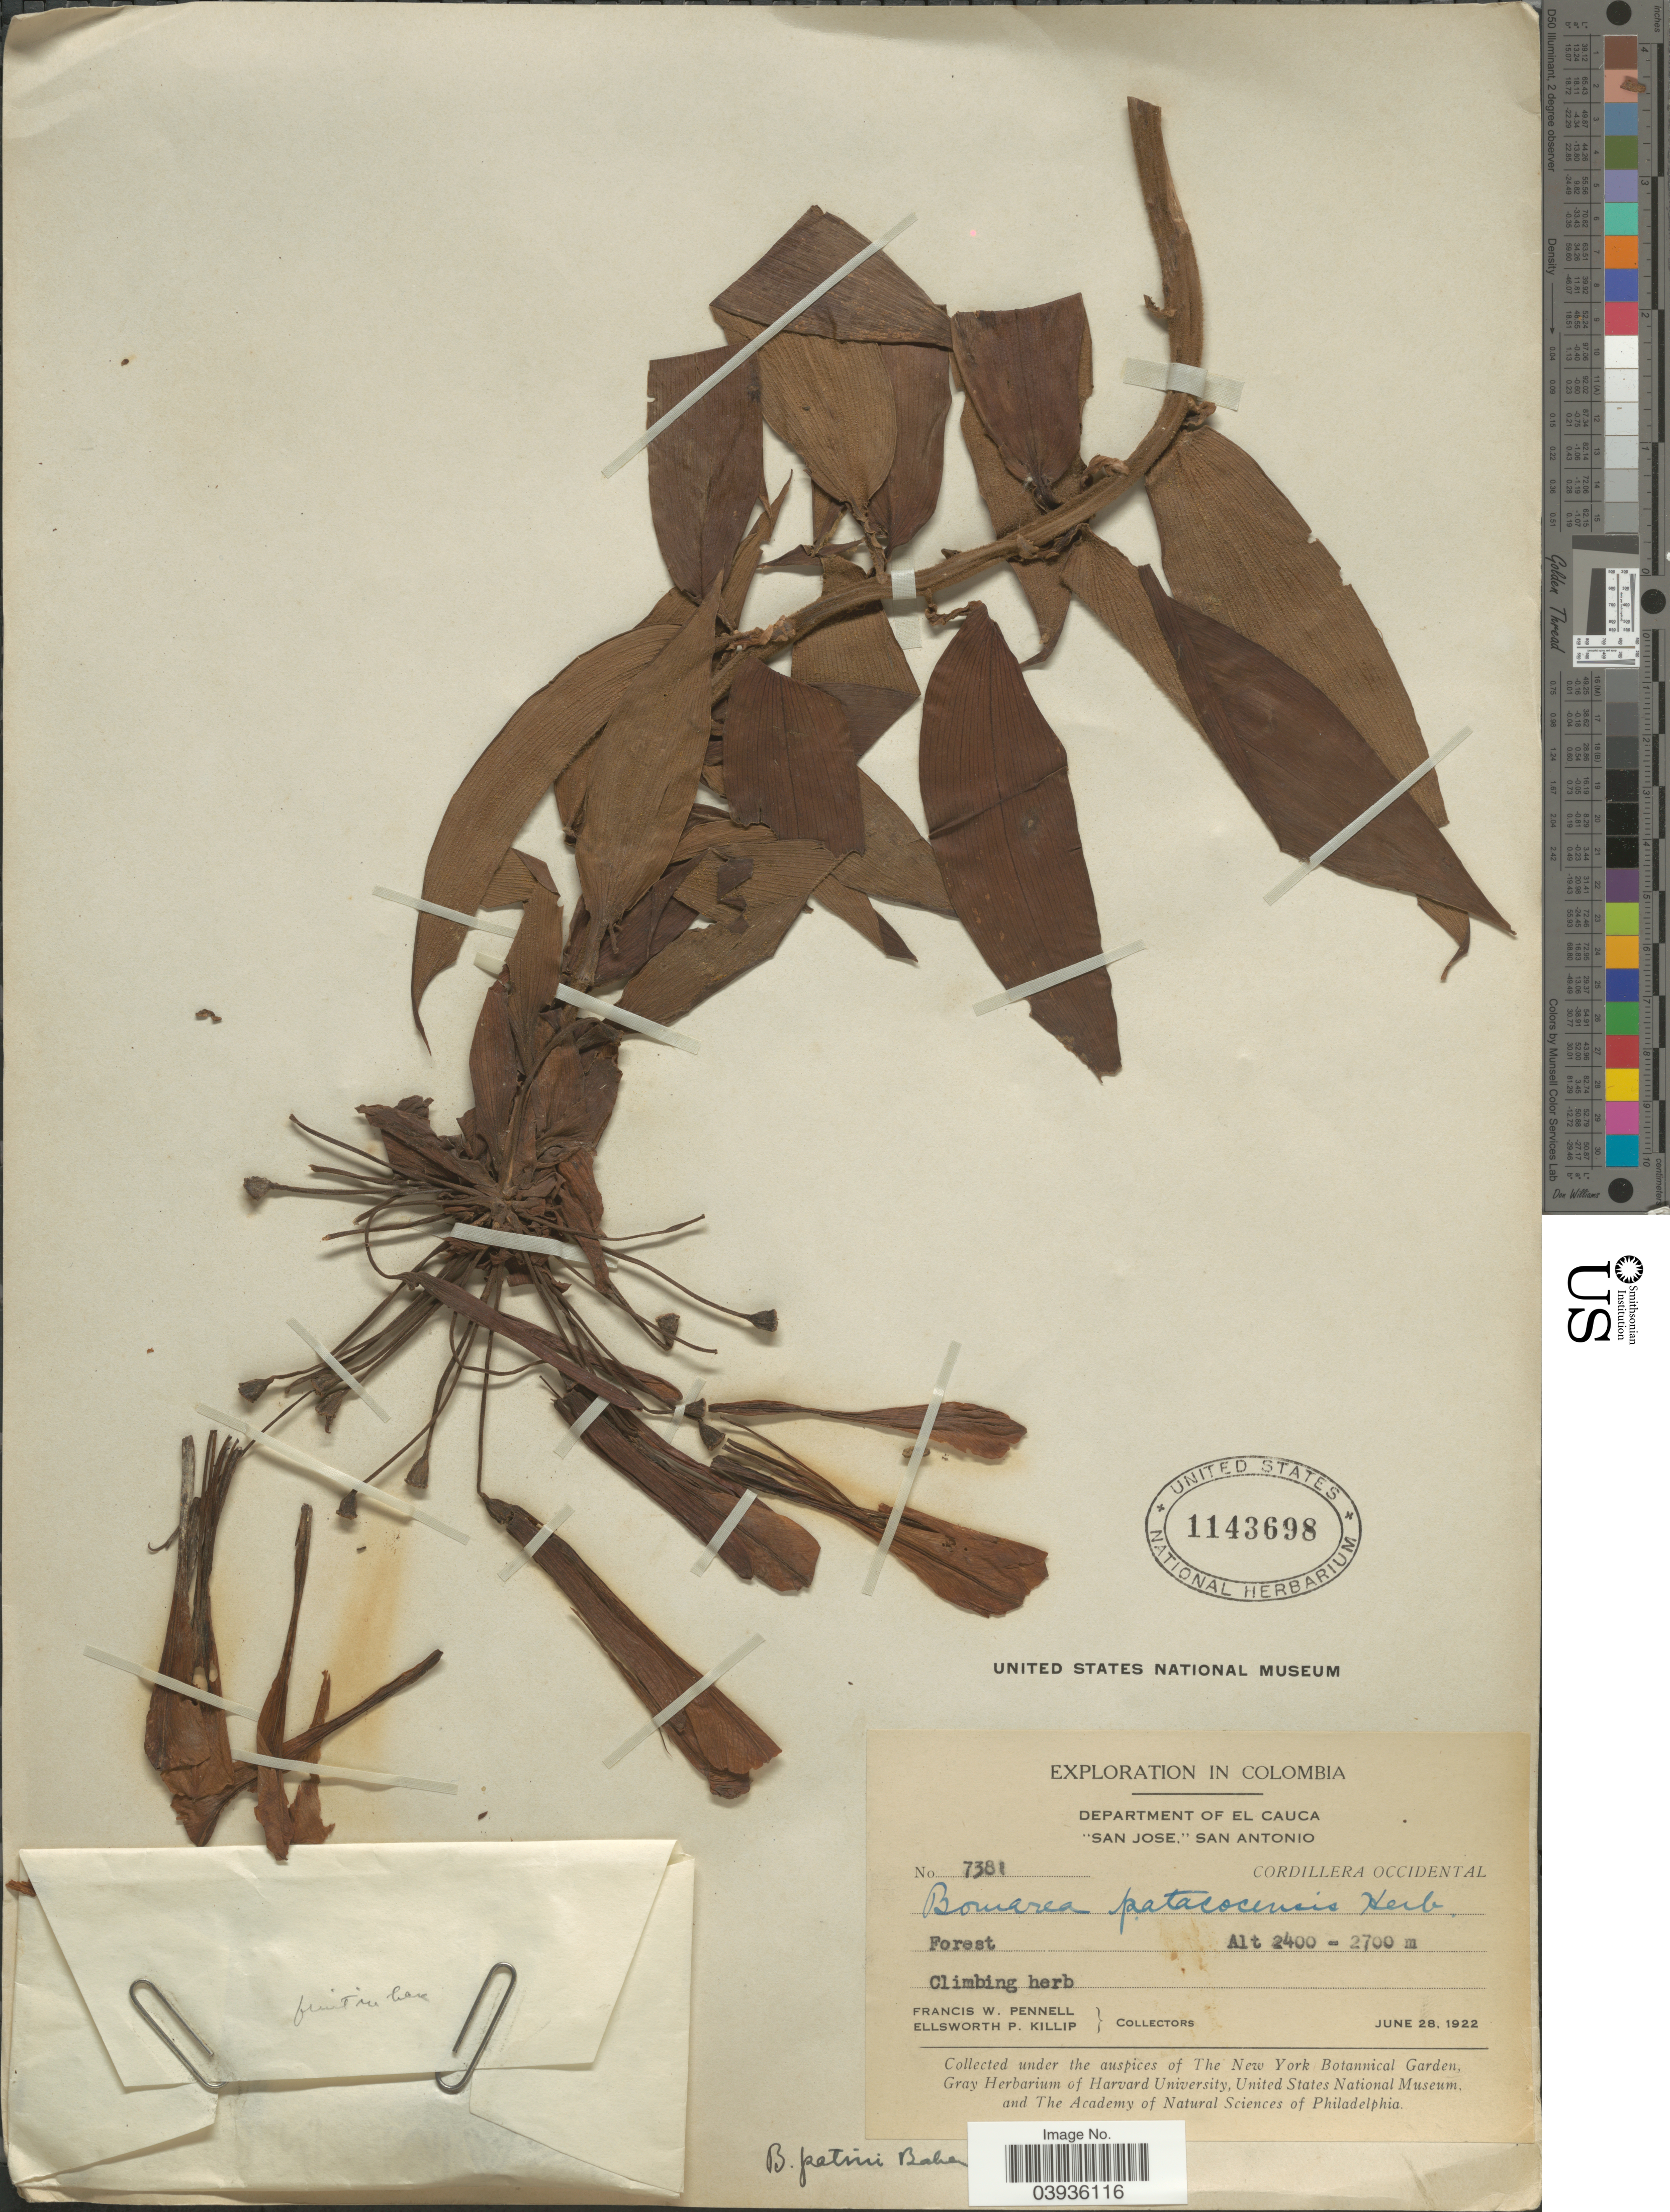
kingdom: Plantae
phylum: Tracheophyta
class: Liliopsida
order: Liliales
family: Alstroemeriaceae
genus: Bomarea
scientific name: Bomarea patinii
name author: Baker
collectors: F. W. Pennell & E. P. Killip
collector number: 7381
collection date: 1922-06-28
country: Colombia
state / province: Cauca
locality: Department of El Cauca. San Jose,: San Antonio. Cordillera Occidental.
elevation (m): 2400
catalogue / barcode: US 1143698